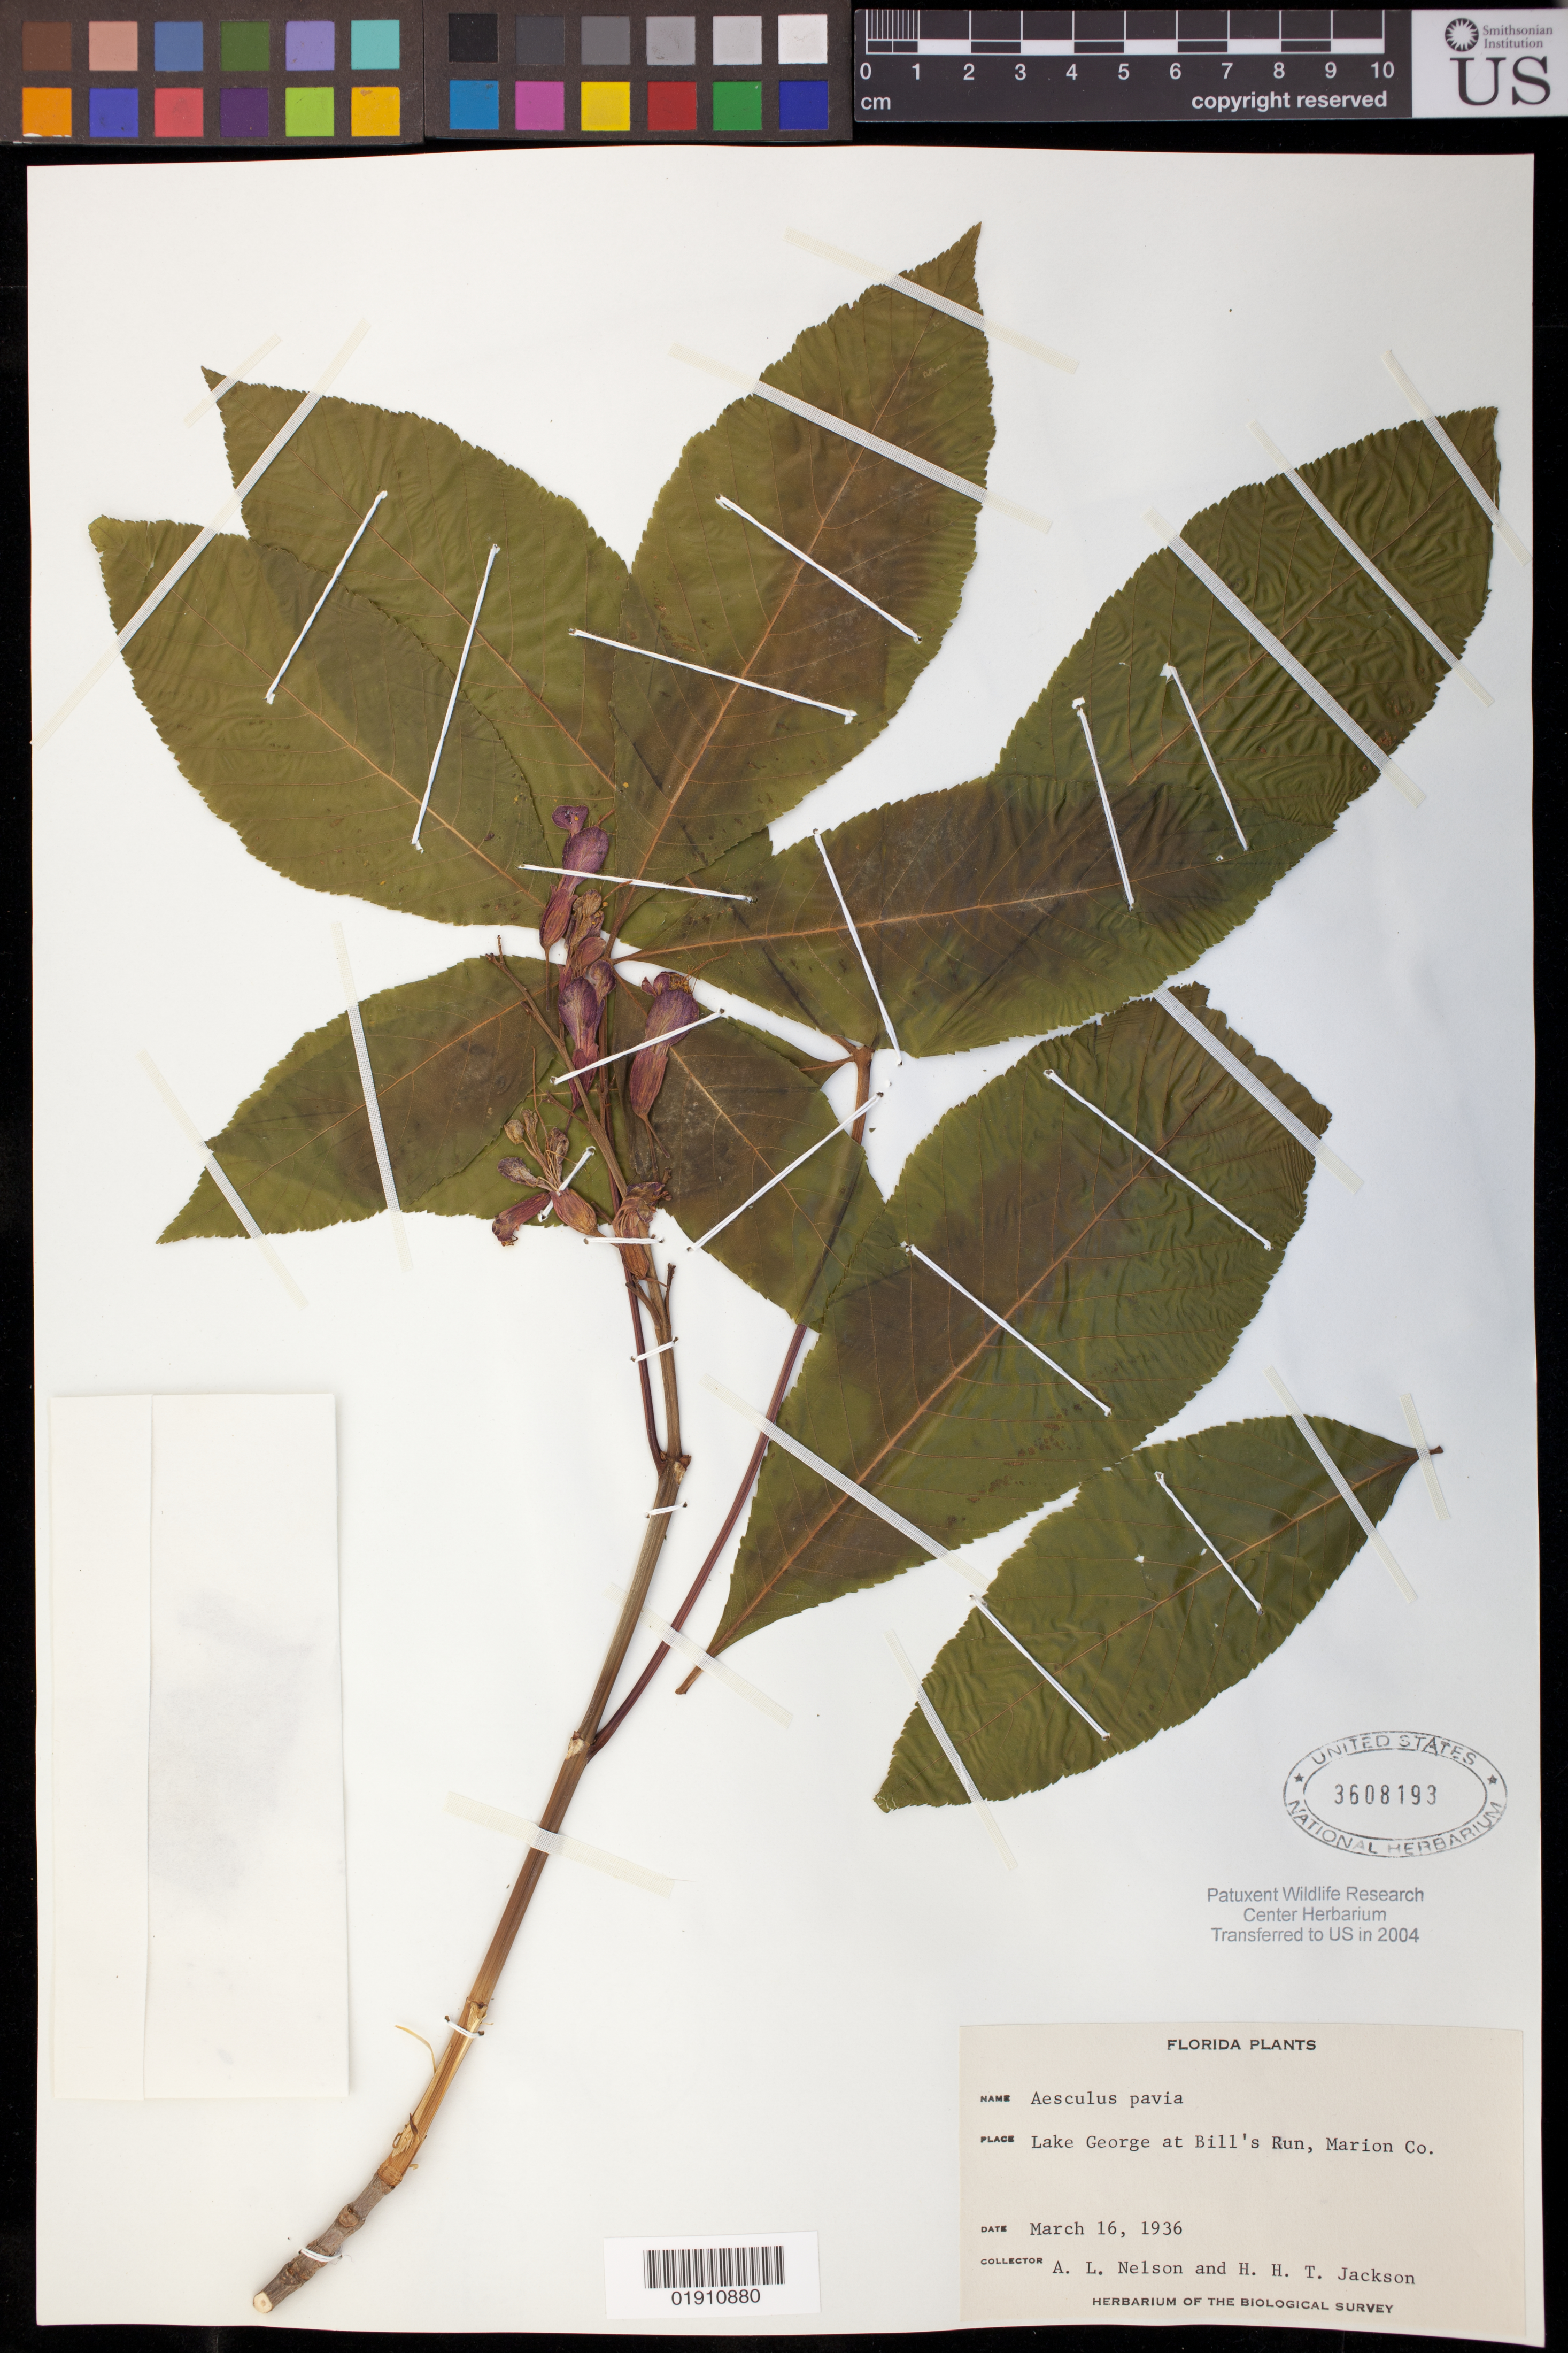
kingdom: Plantae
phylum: Tracheophyta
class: Magnoliopsida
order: Sapindales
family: Sapindaceae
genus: Aesculus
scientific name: Aesculus pavia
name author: L.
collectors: A. L. Nelson & H. Jackson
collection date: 1936-03-16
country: United States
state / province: Florida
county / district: Marion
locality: Lake George at Bill's Run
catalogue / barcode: US 3608193